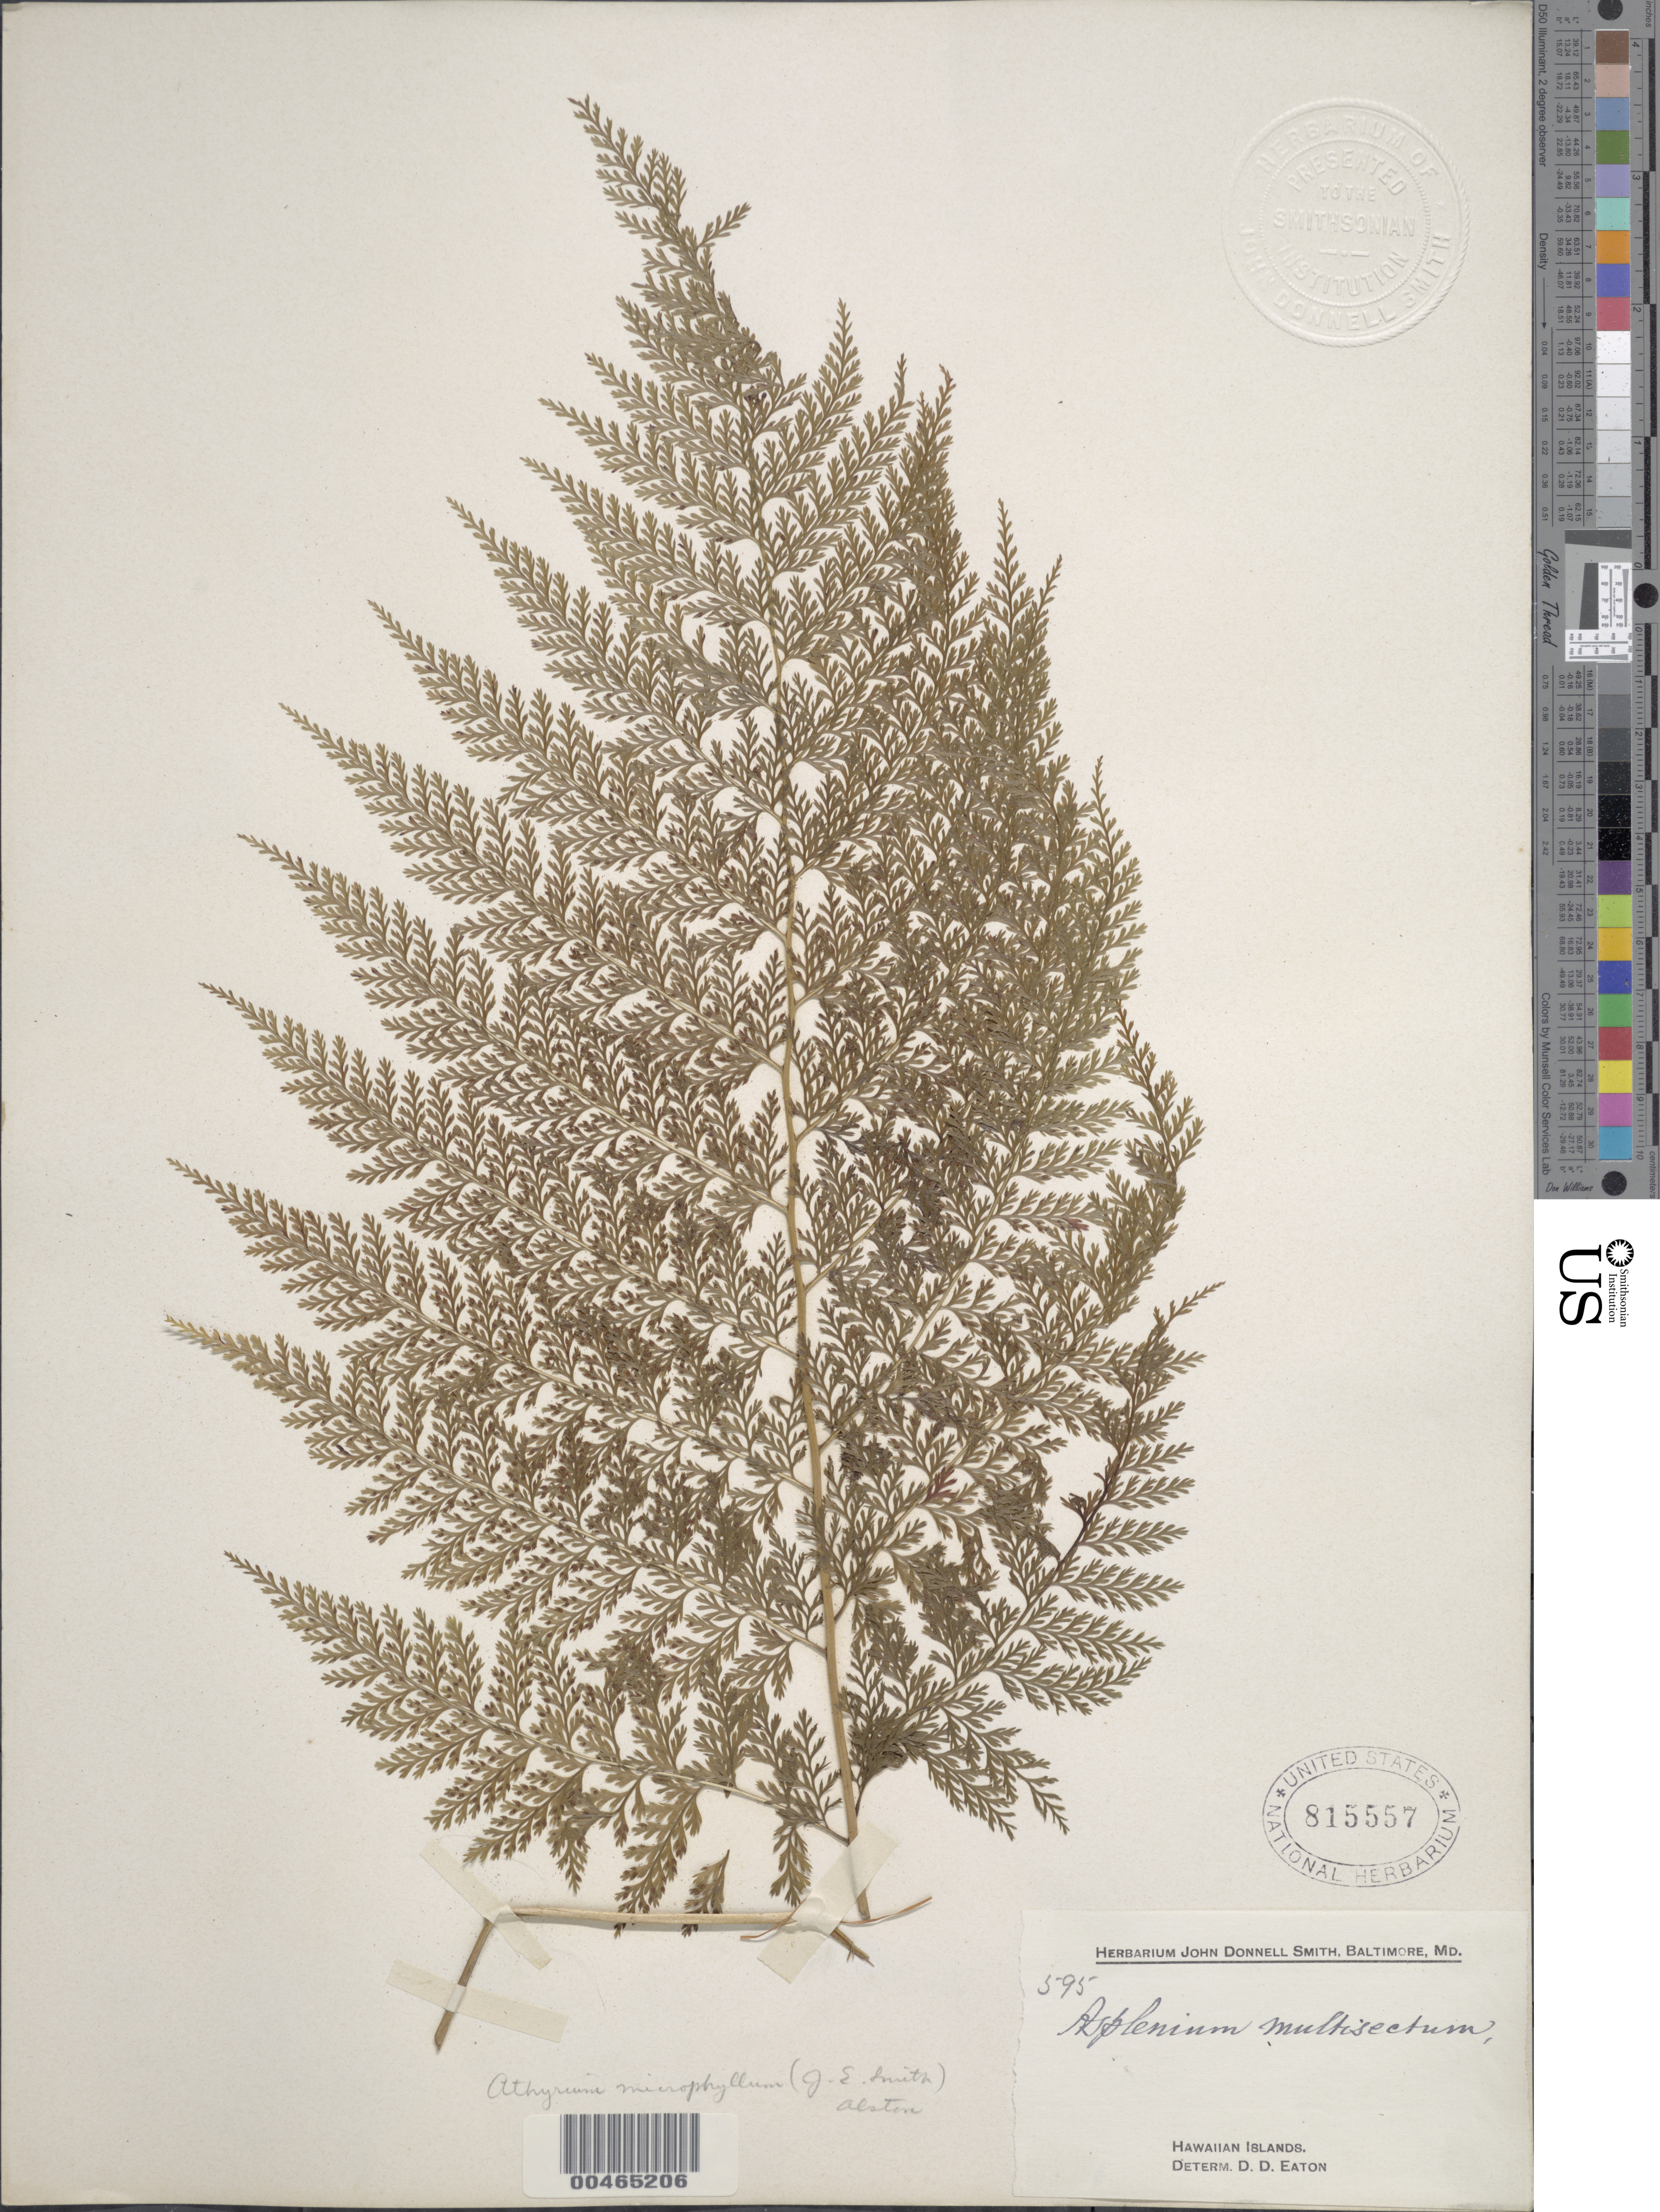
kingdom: Plantae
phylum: Tracheophyta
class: Polypodiopsida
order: Polypodiales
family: Athyriaceae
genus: Athyrium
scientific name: Athyrium microphyllum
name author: (Sm.) Alston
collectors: J. Donnell Smith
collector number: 595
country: United States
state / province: Hawaii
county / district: Hawaii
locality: Hawaiian Islands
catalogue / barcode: US 815557